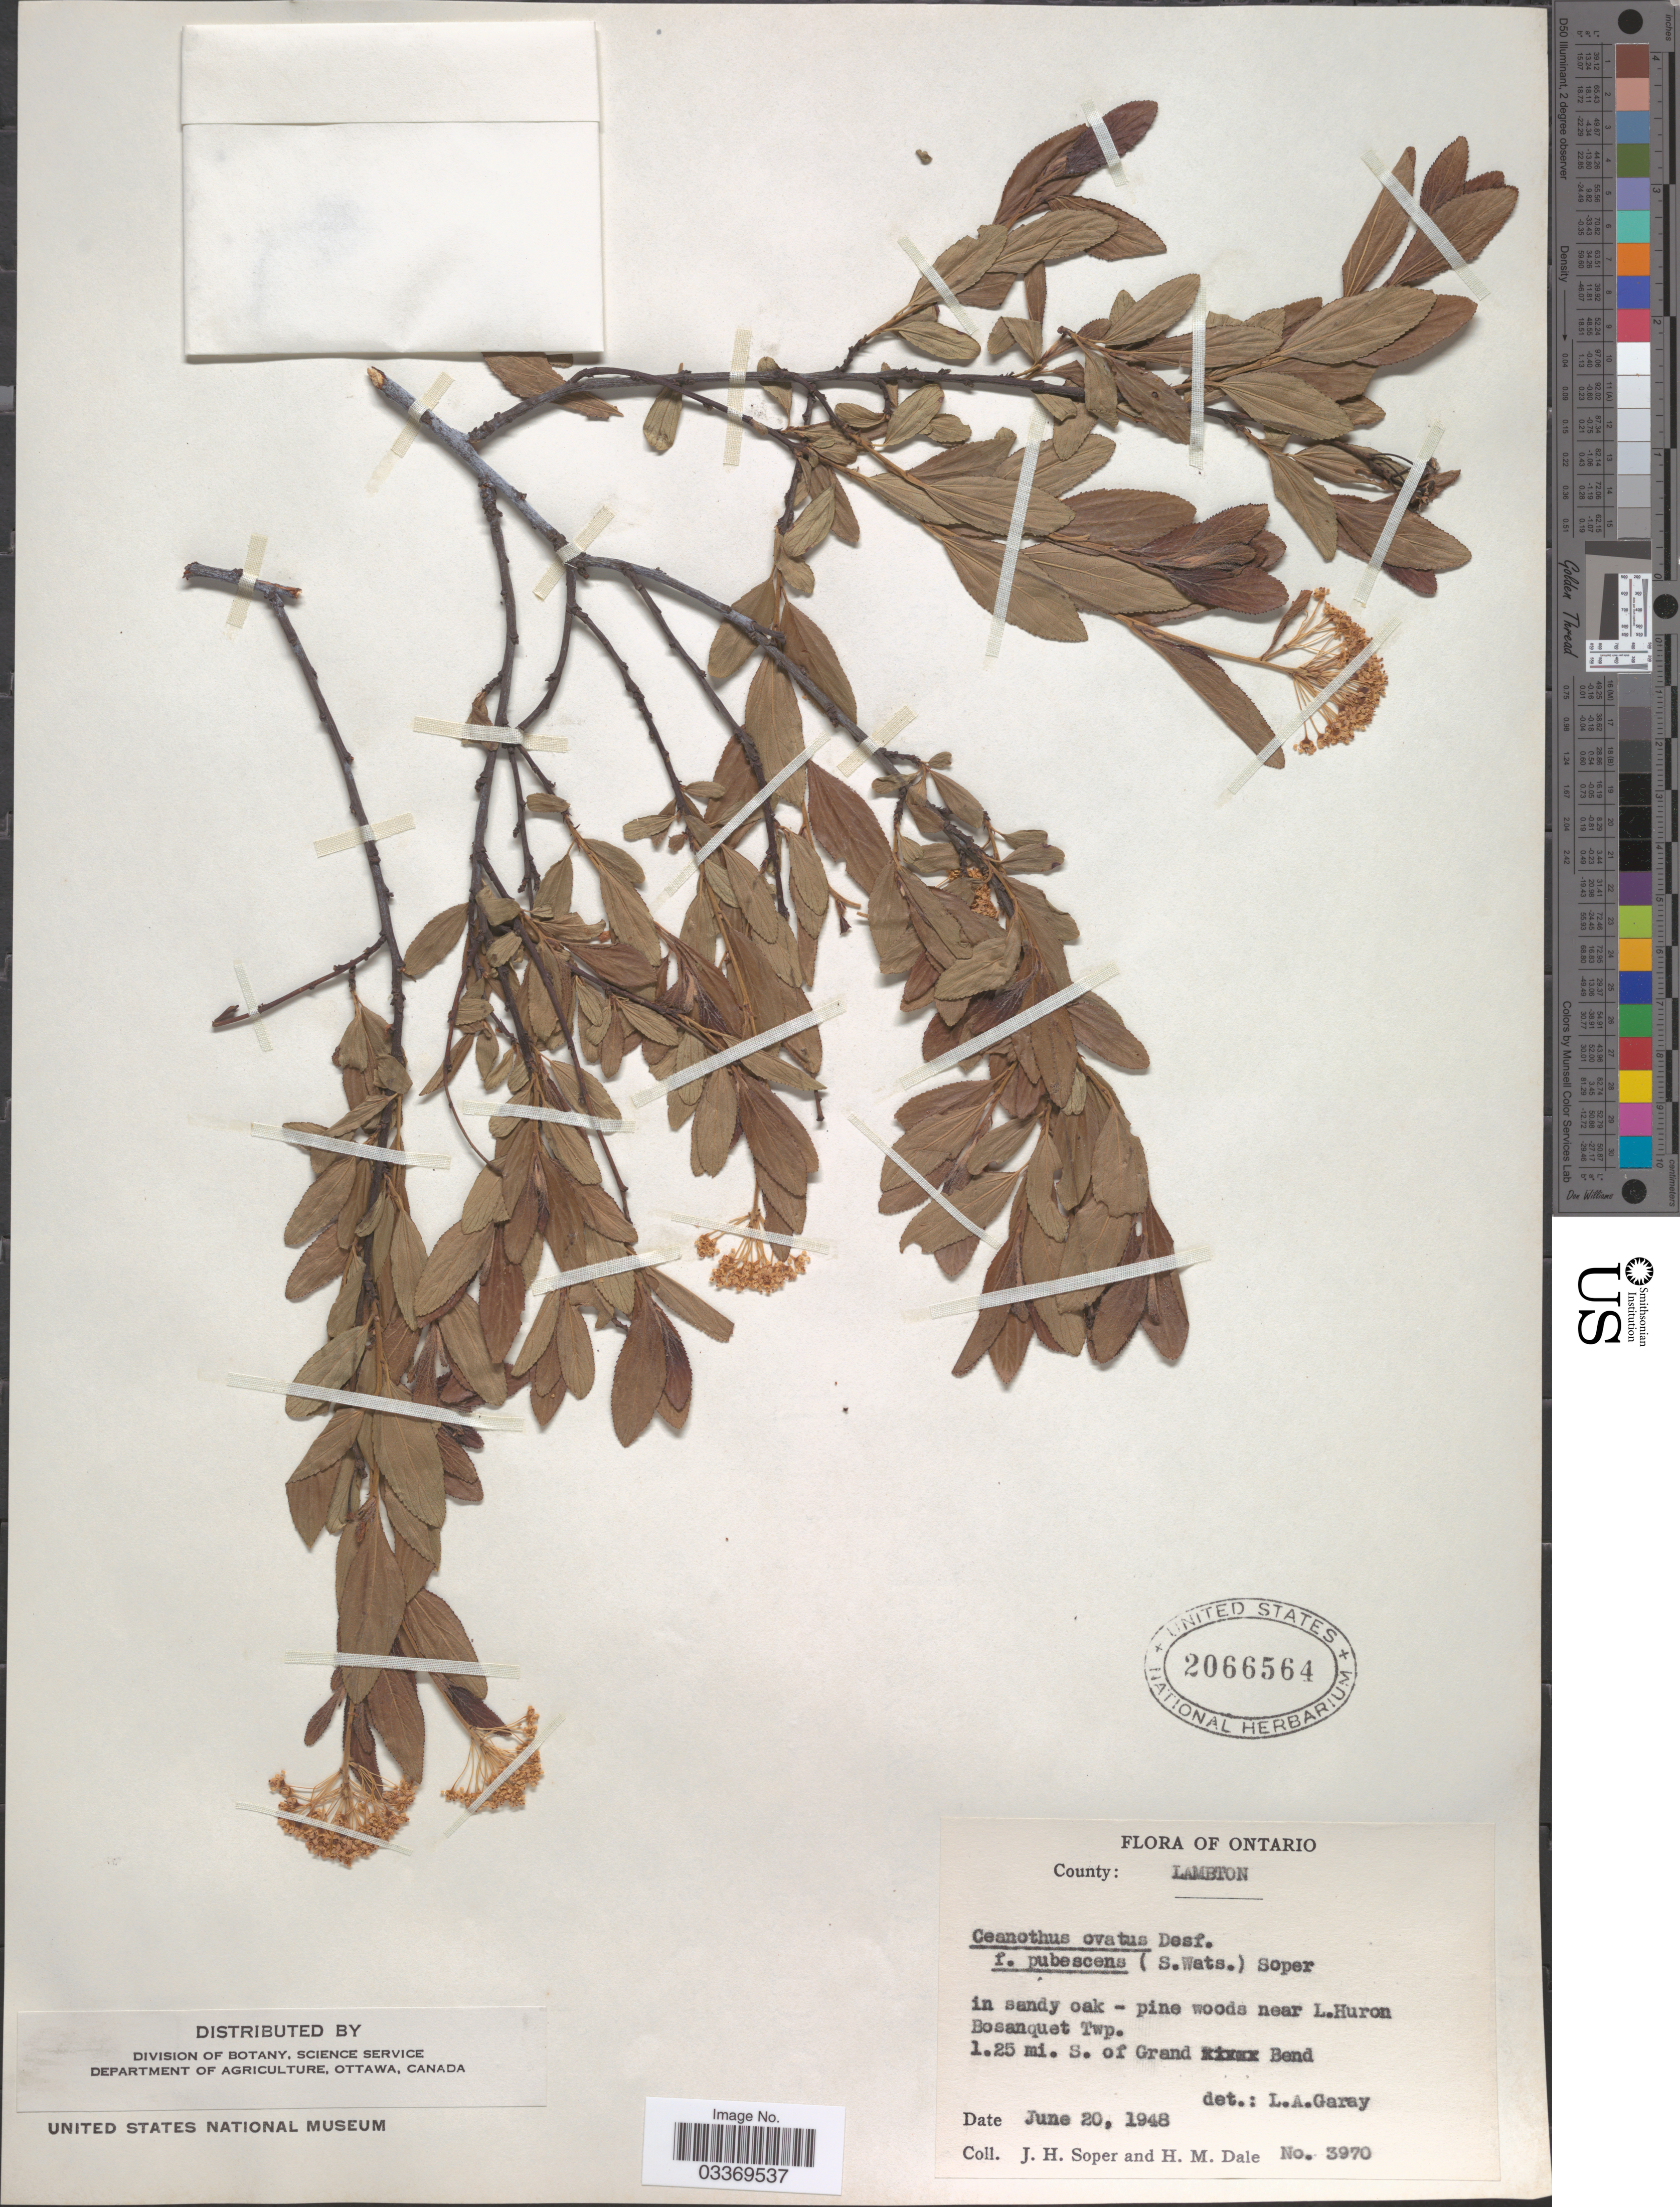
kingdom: Plantae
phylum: Tracheophyta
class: Magnoliopsida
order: Rosales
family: Rhamnaceae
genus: Ceanothus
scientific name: Ceanothus ovatus var. pubescens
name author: S. Watson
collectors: J. H. Soper & H. M. Dale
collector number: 3970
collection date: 1948-06-20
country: Canada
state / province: Ontario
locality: County: Lambton. Near L. Huron Bosanquet Twp. 1.25 mi. S. of Grand Bend.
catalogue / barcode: US 2066564